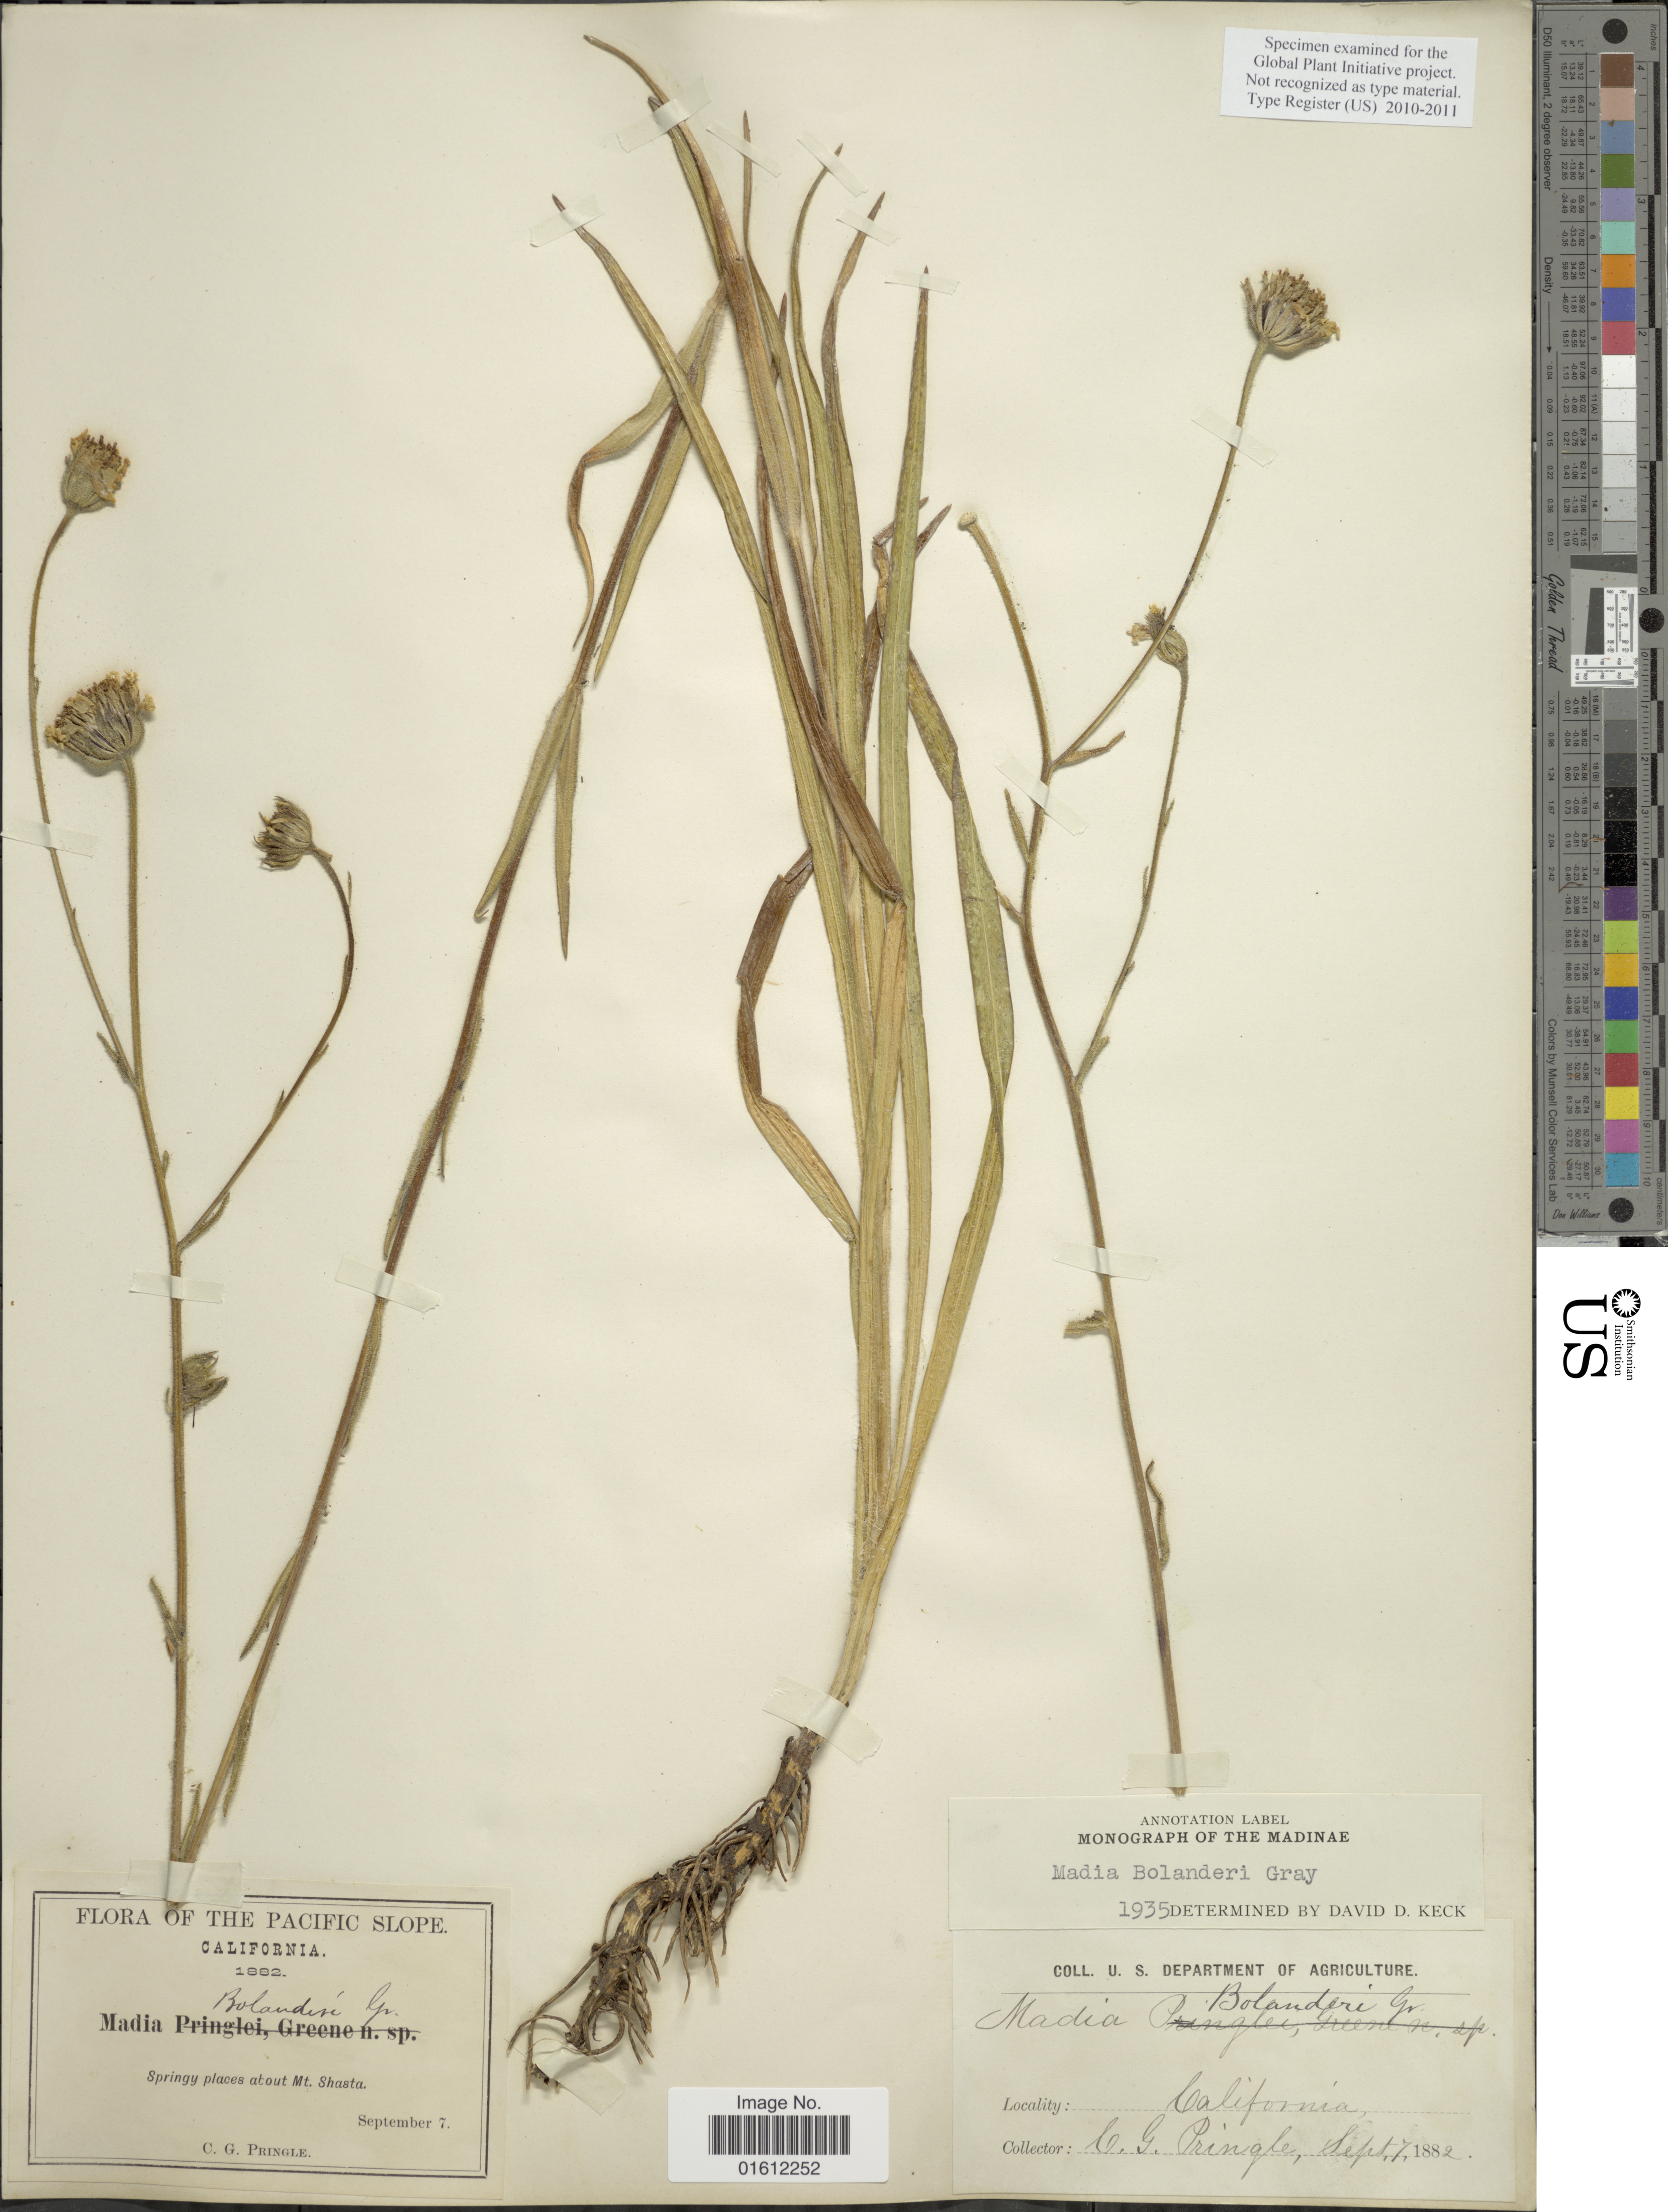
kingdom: Plantae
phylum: Tracheophyta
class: Magnoliopsida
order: Asterales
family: Asteraceae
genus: Madia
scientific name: Madia bolanderi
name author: A. Gray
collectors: C. G. Pringle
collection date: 1882-09-07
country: United States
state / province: California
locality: The Pacific Slope, Springky places about Mt. Shasta